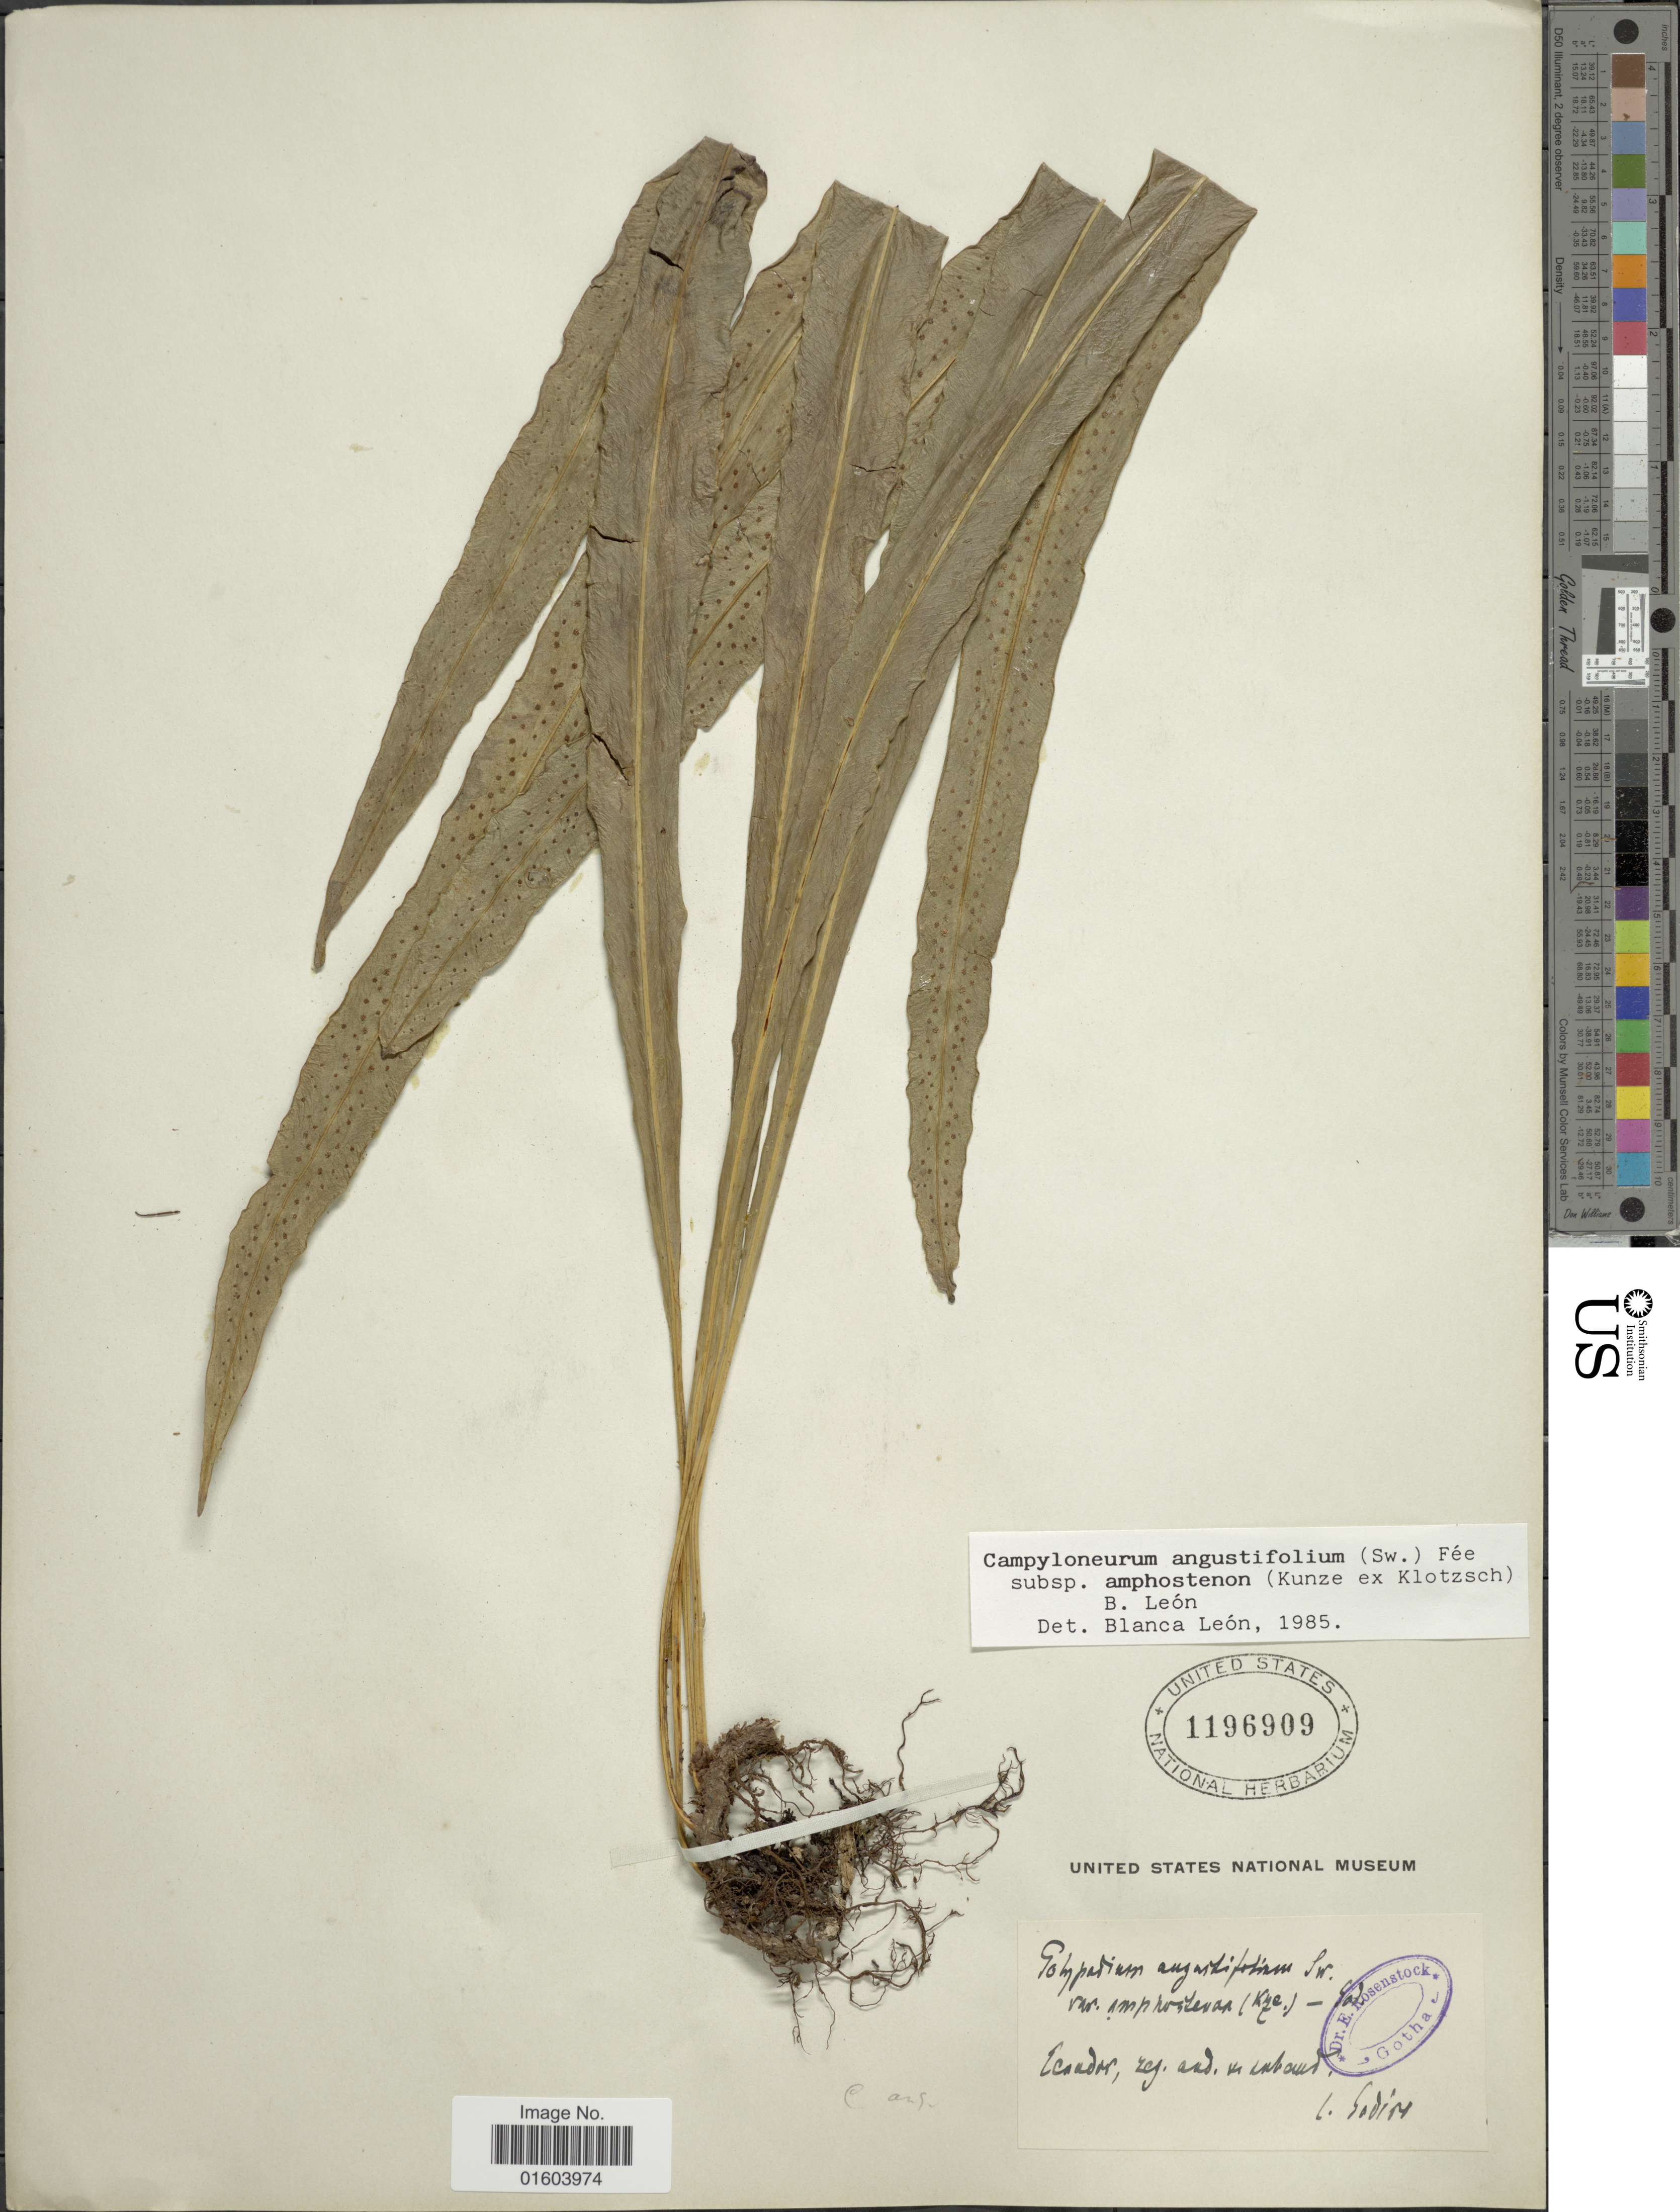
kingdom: Plantae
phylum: Tracheophyta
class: Polypodiopsida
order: Polypodiales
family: Polypodiaceae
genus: Campyloneurum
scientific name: Campyloneurum angustifolium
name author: (Sw.) Fée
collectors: Sodiro, --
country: Ecuador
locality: Ecuador, reg. and. & suband.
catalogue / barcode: US 1196909